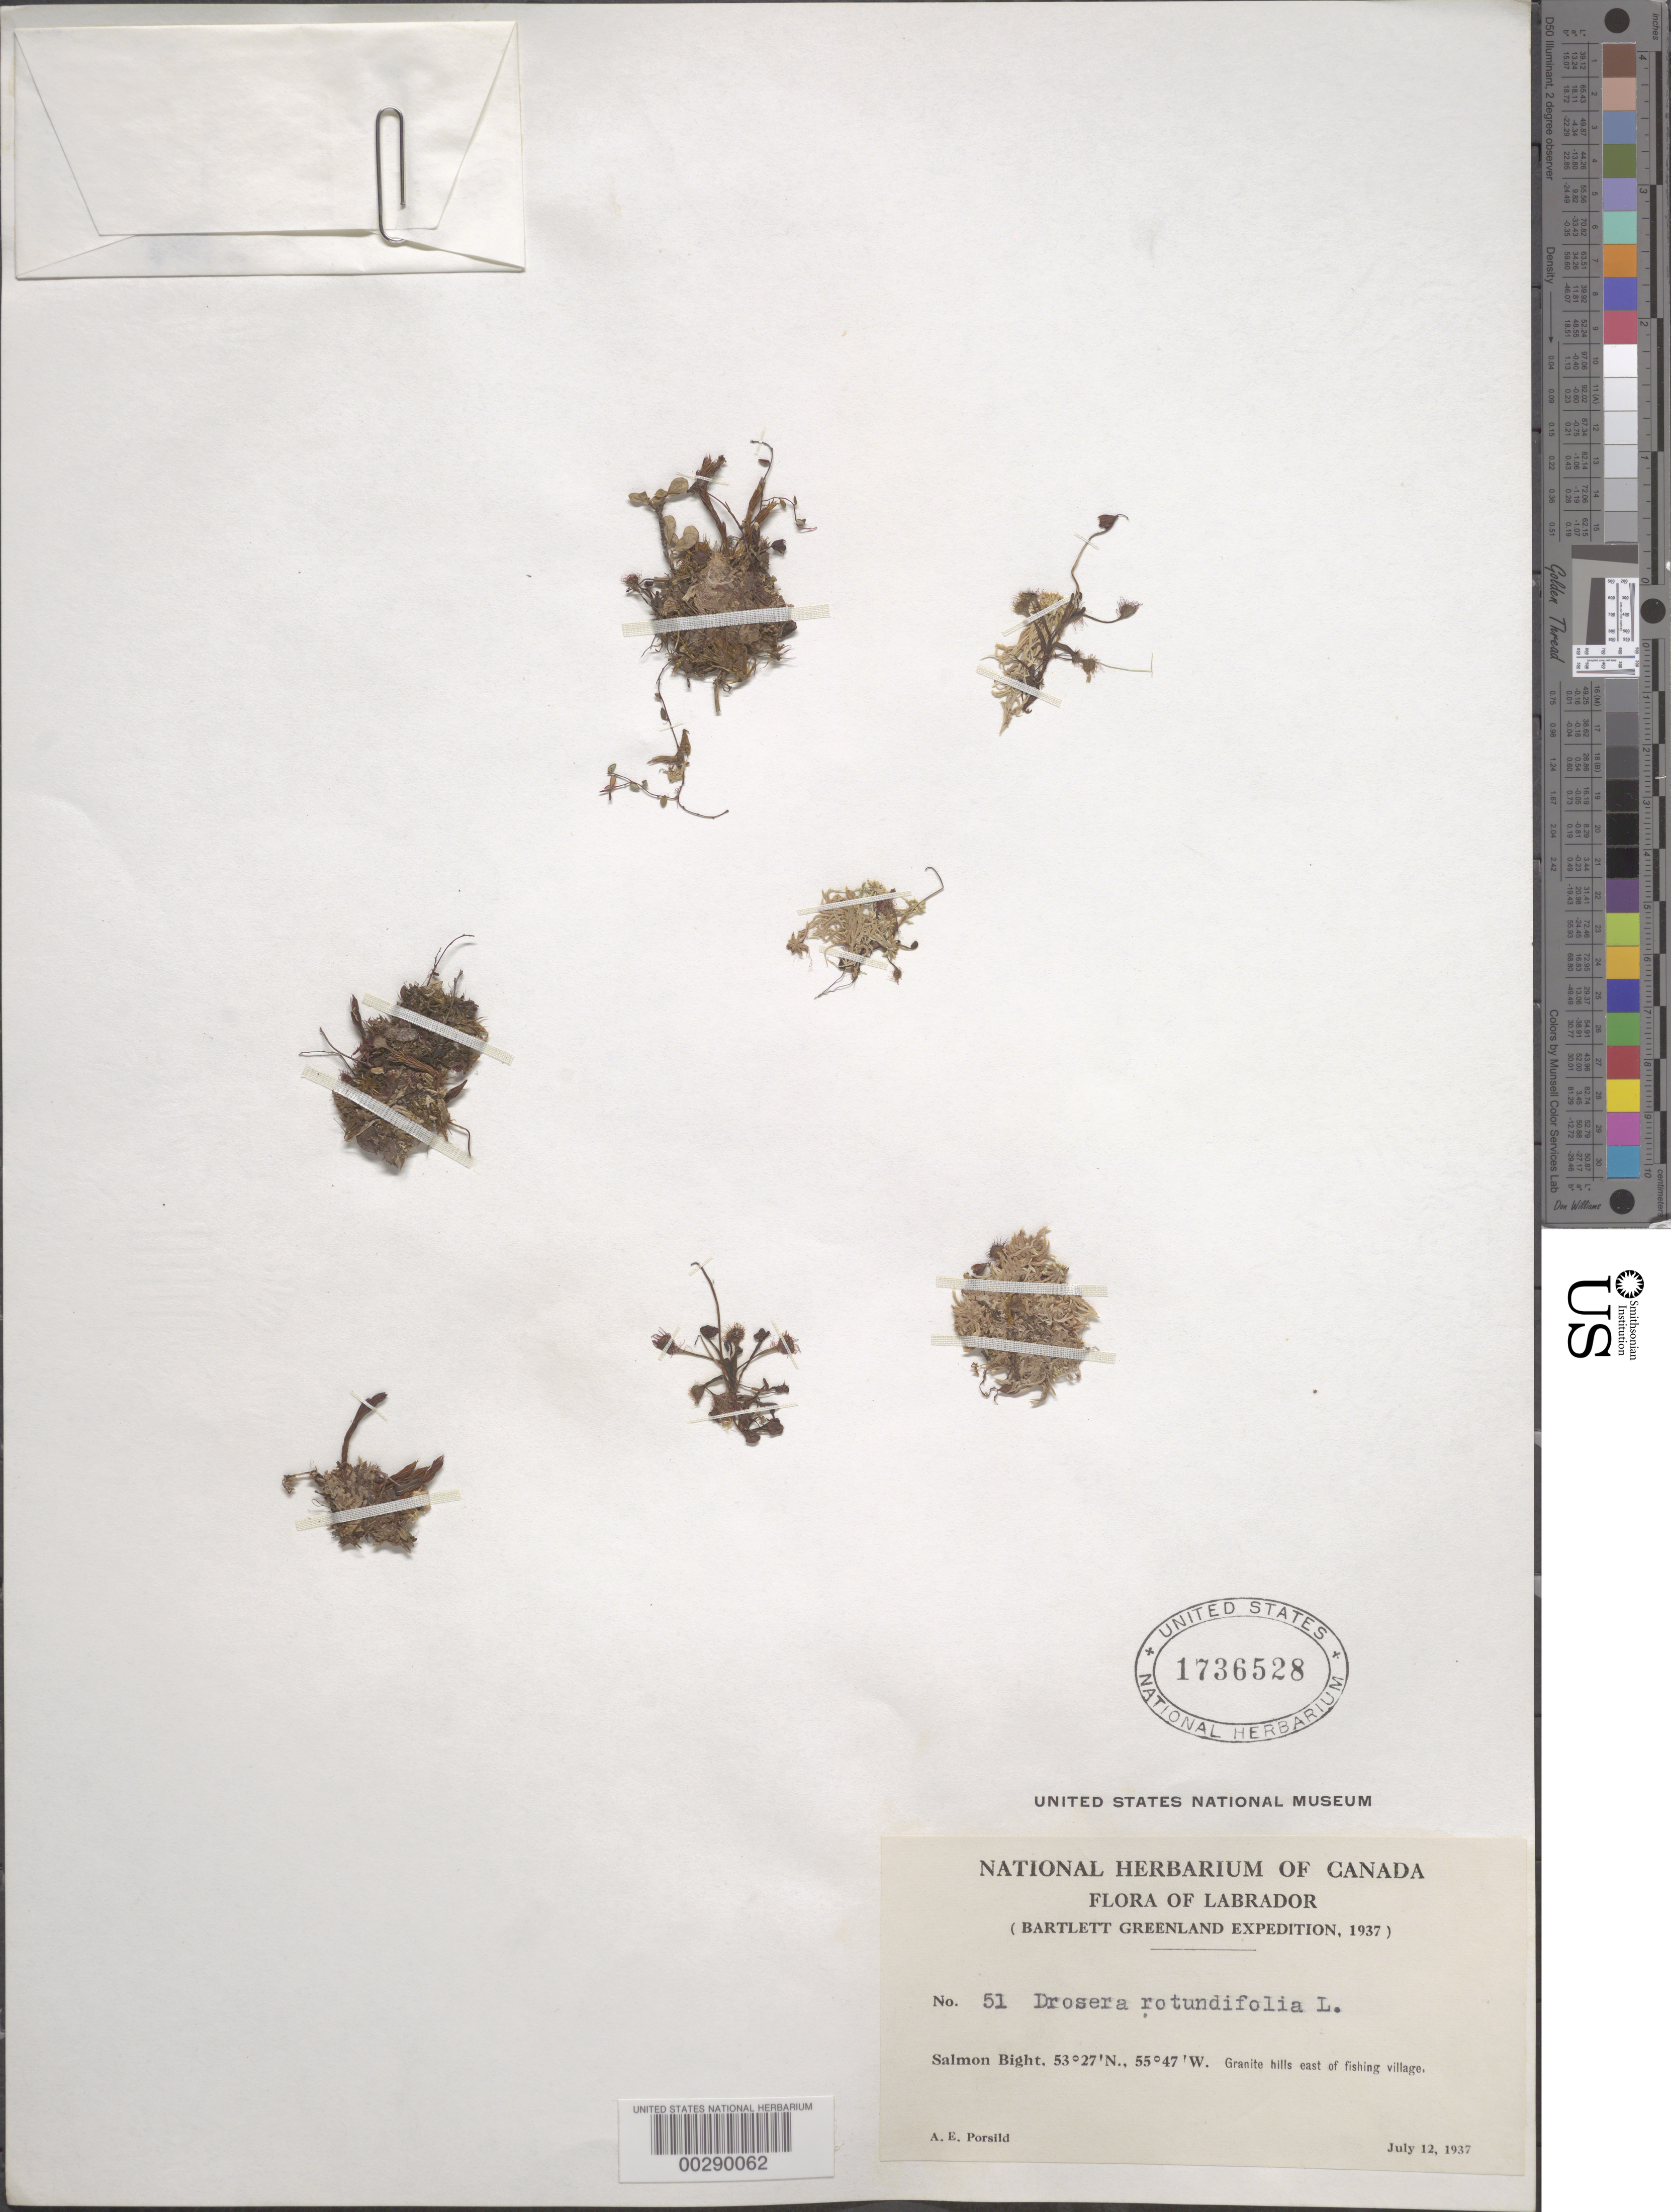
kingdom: Plantae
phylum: Tracheophyta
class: Magnoliopsida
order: Caryophyllales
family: Droseraceae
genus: Drosera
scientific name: Drosera rotundifolia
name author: L.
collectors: A. E. Porsild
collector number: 51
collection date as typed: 12 Jul 1937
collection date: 1937-07-12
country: Canada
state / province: Newfoundland and Labrador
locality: Labrador, salmon bight, e of fishing village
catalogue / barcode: US 1736528